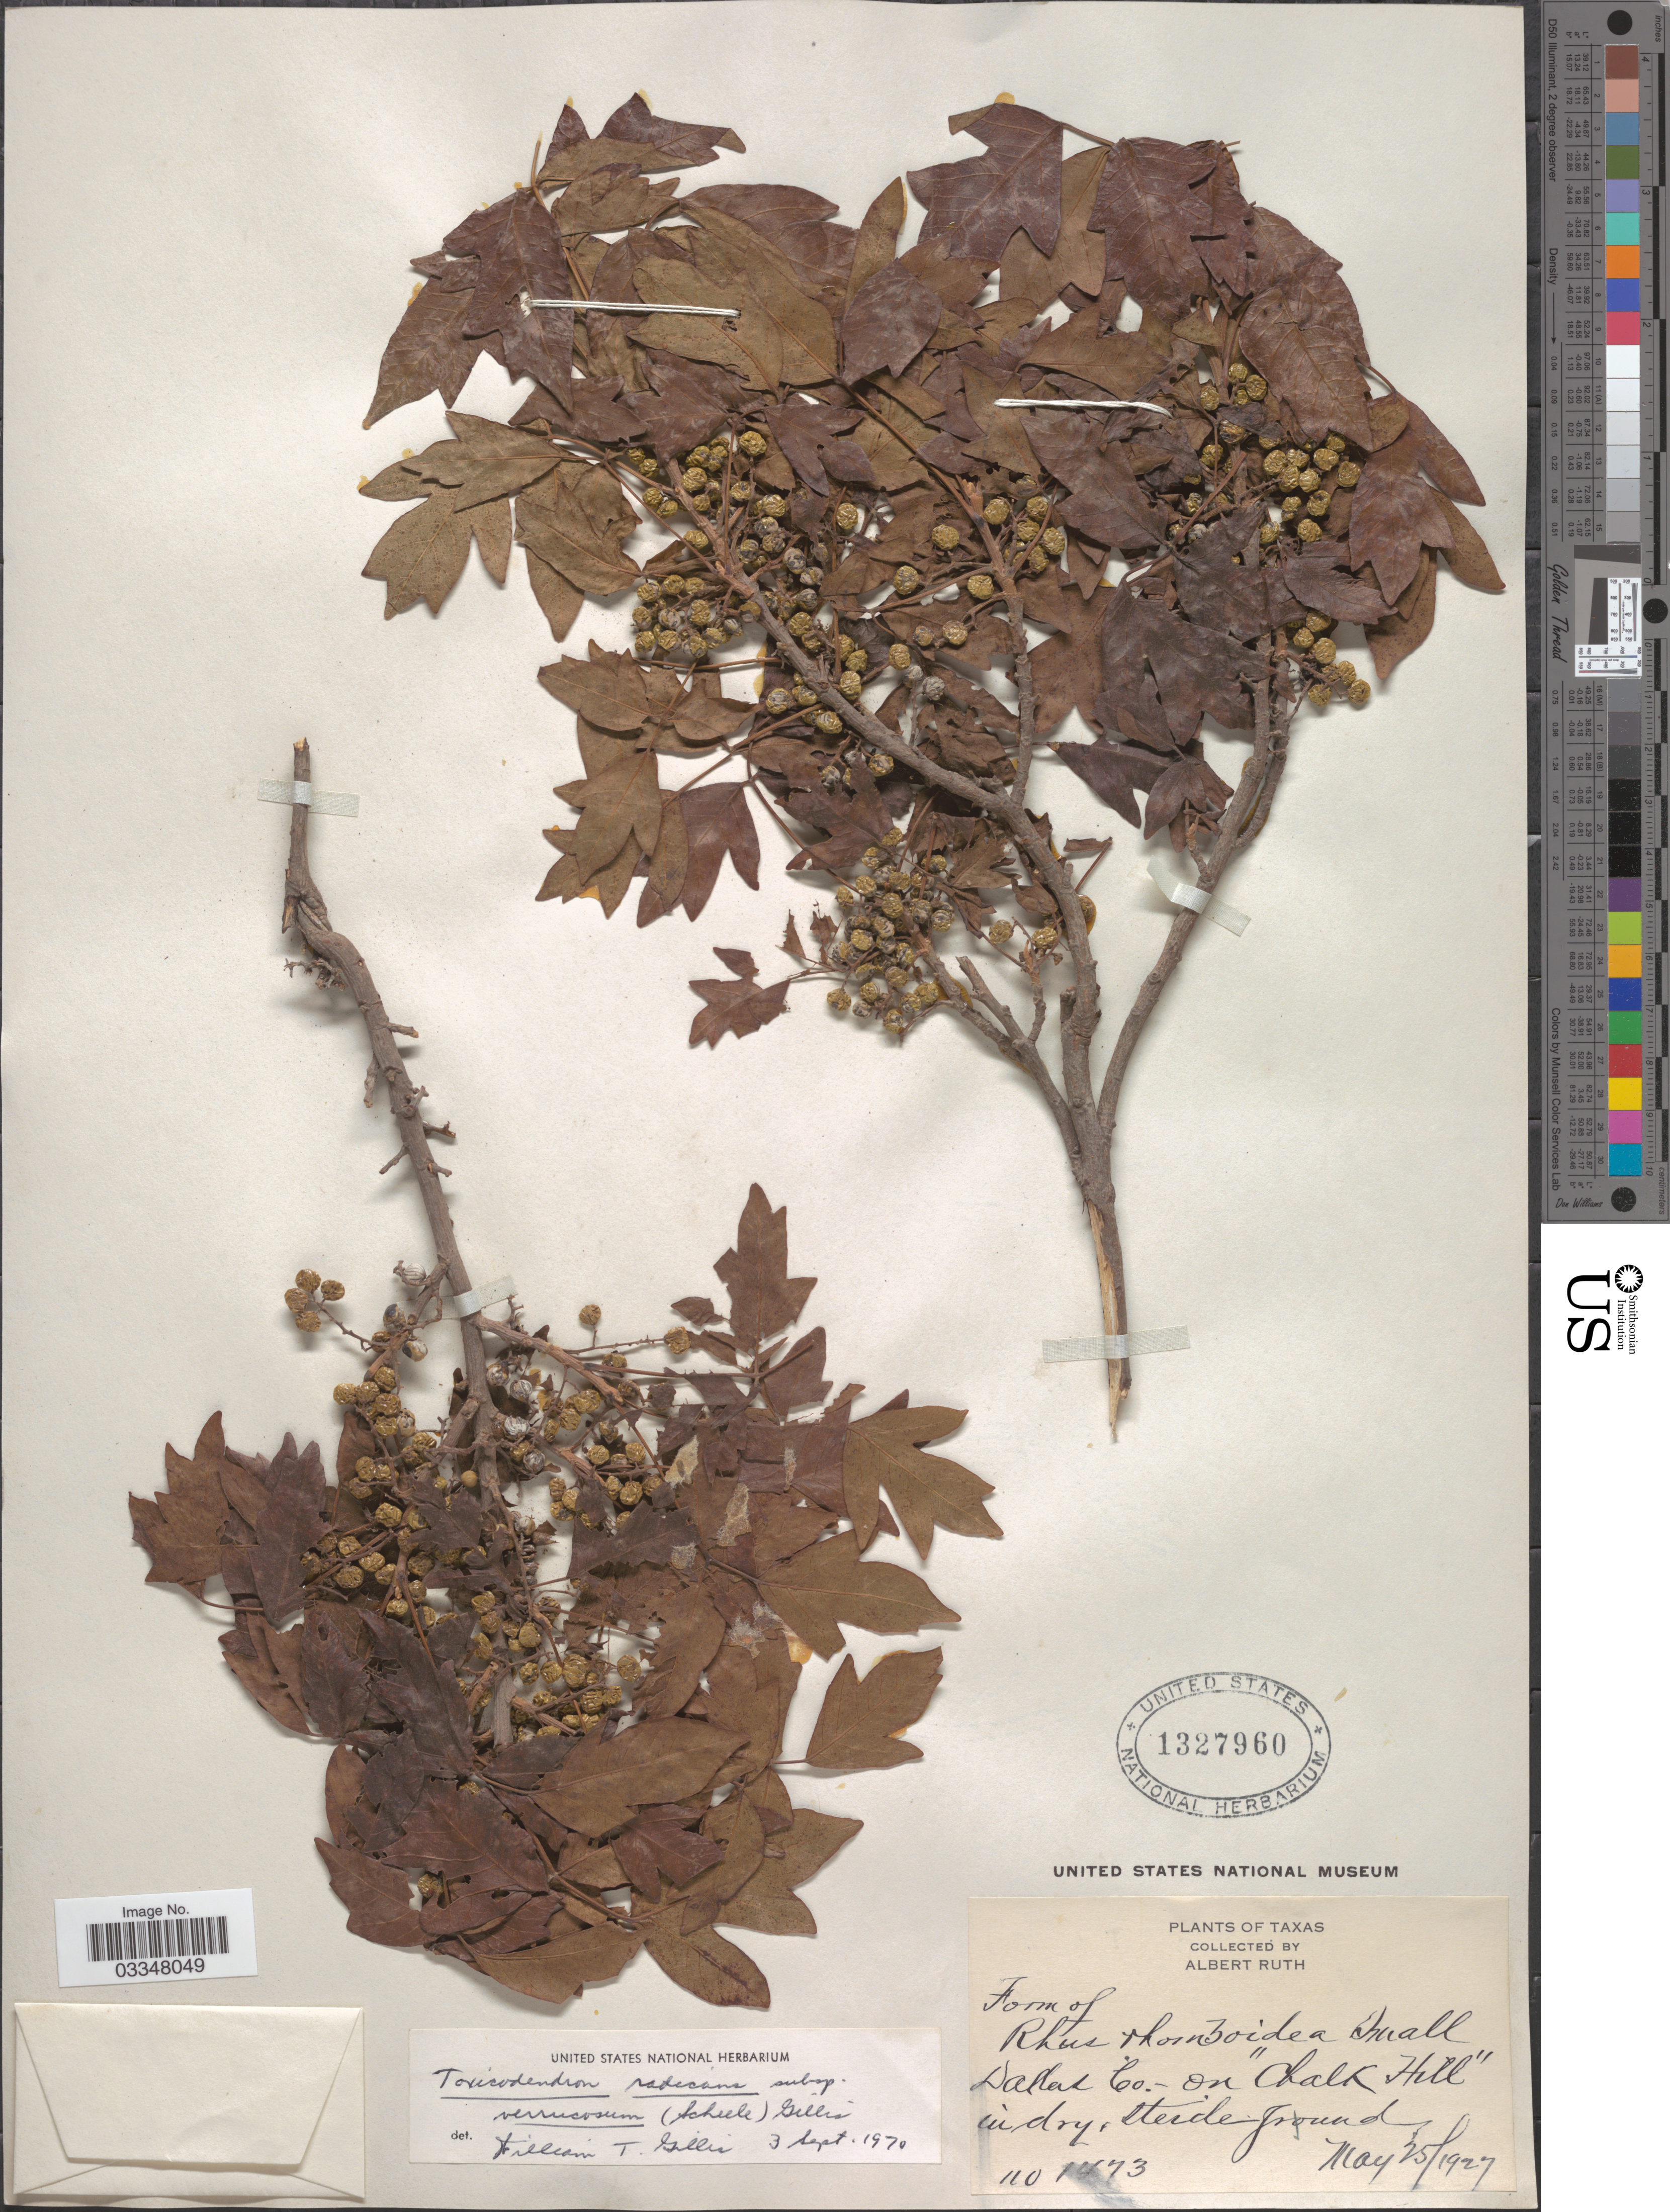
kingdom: Plantae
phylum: Tracheophyta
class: Magnoliopsida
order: Sapindales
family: Anacardiaceae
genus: Toxicodendron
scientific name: Toxicodendron radicans subsp. verrucosum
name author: (Scheele) Gillis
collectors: A. Ruth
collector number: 110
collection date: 1927-05-25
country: United States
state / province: Texas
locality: Taxas. Dallas Co. On "Chalk Hill".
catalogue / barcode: US 1327960